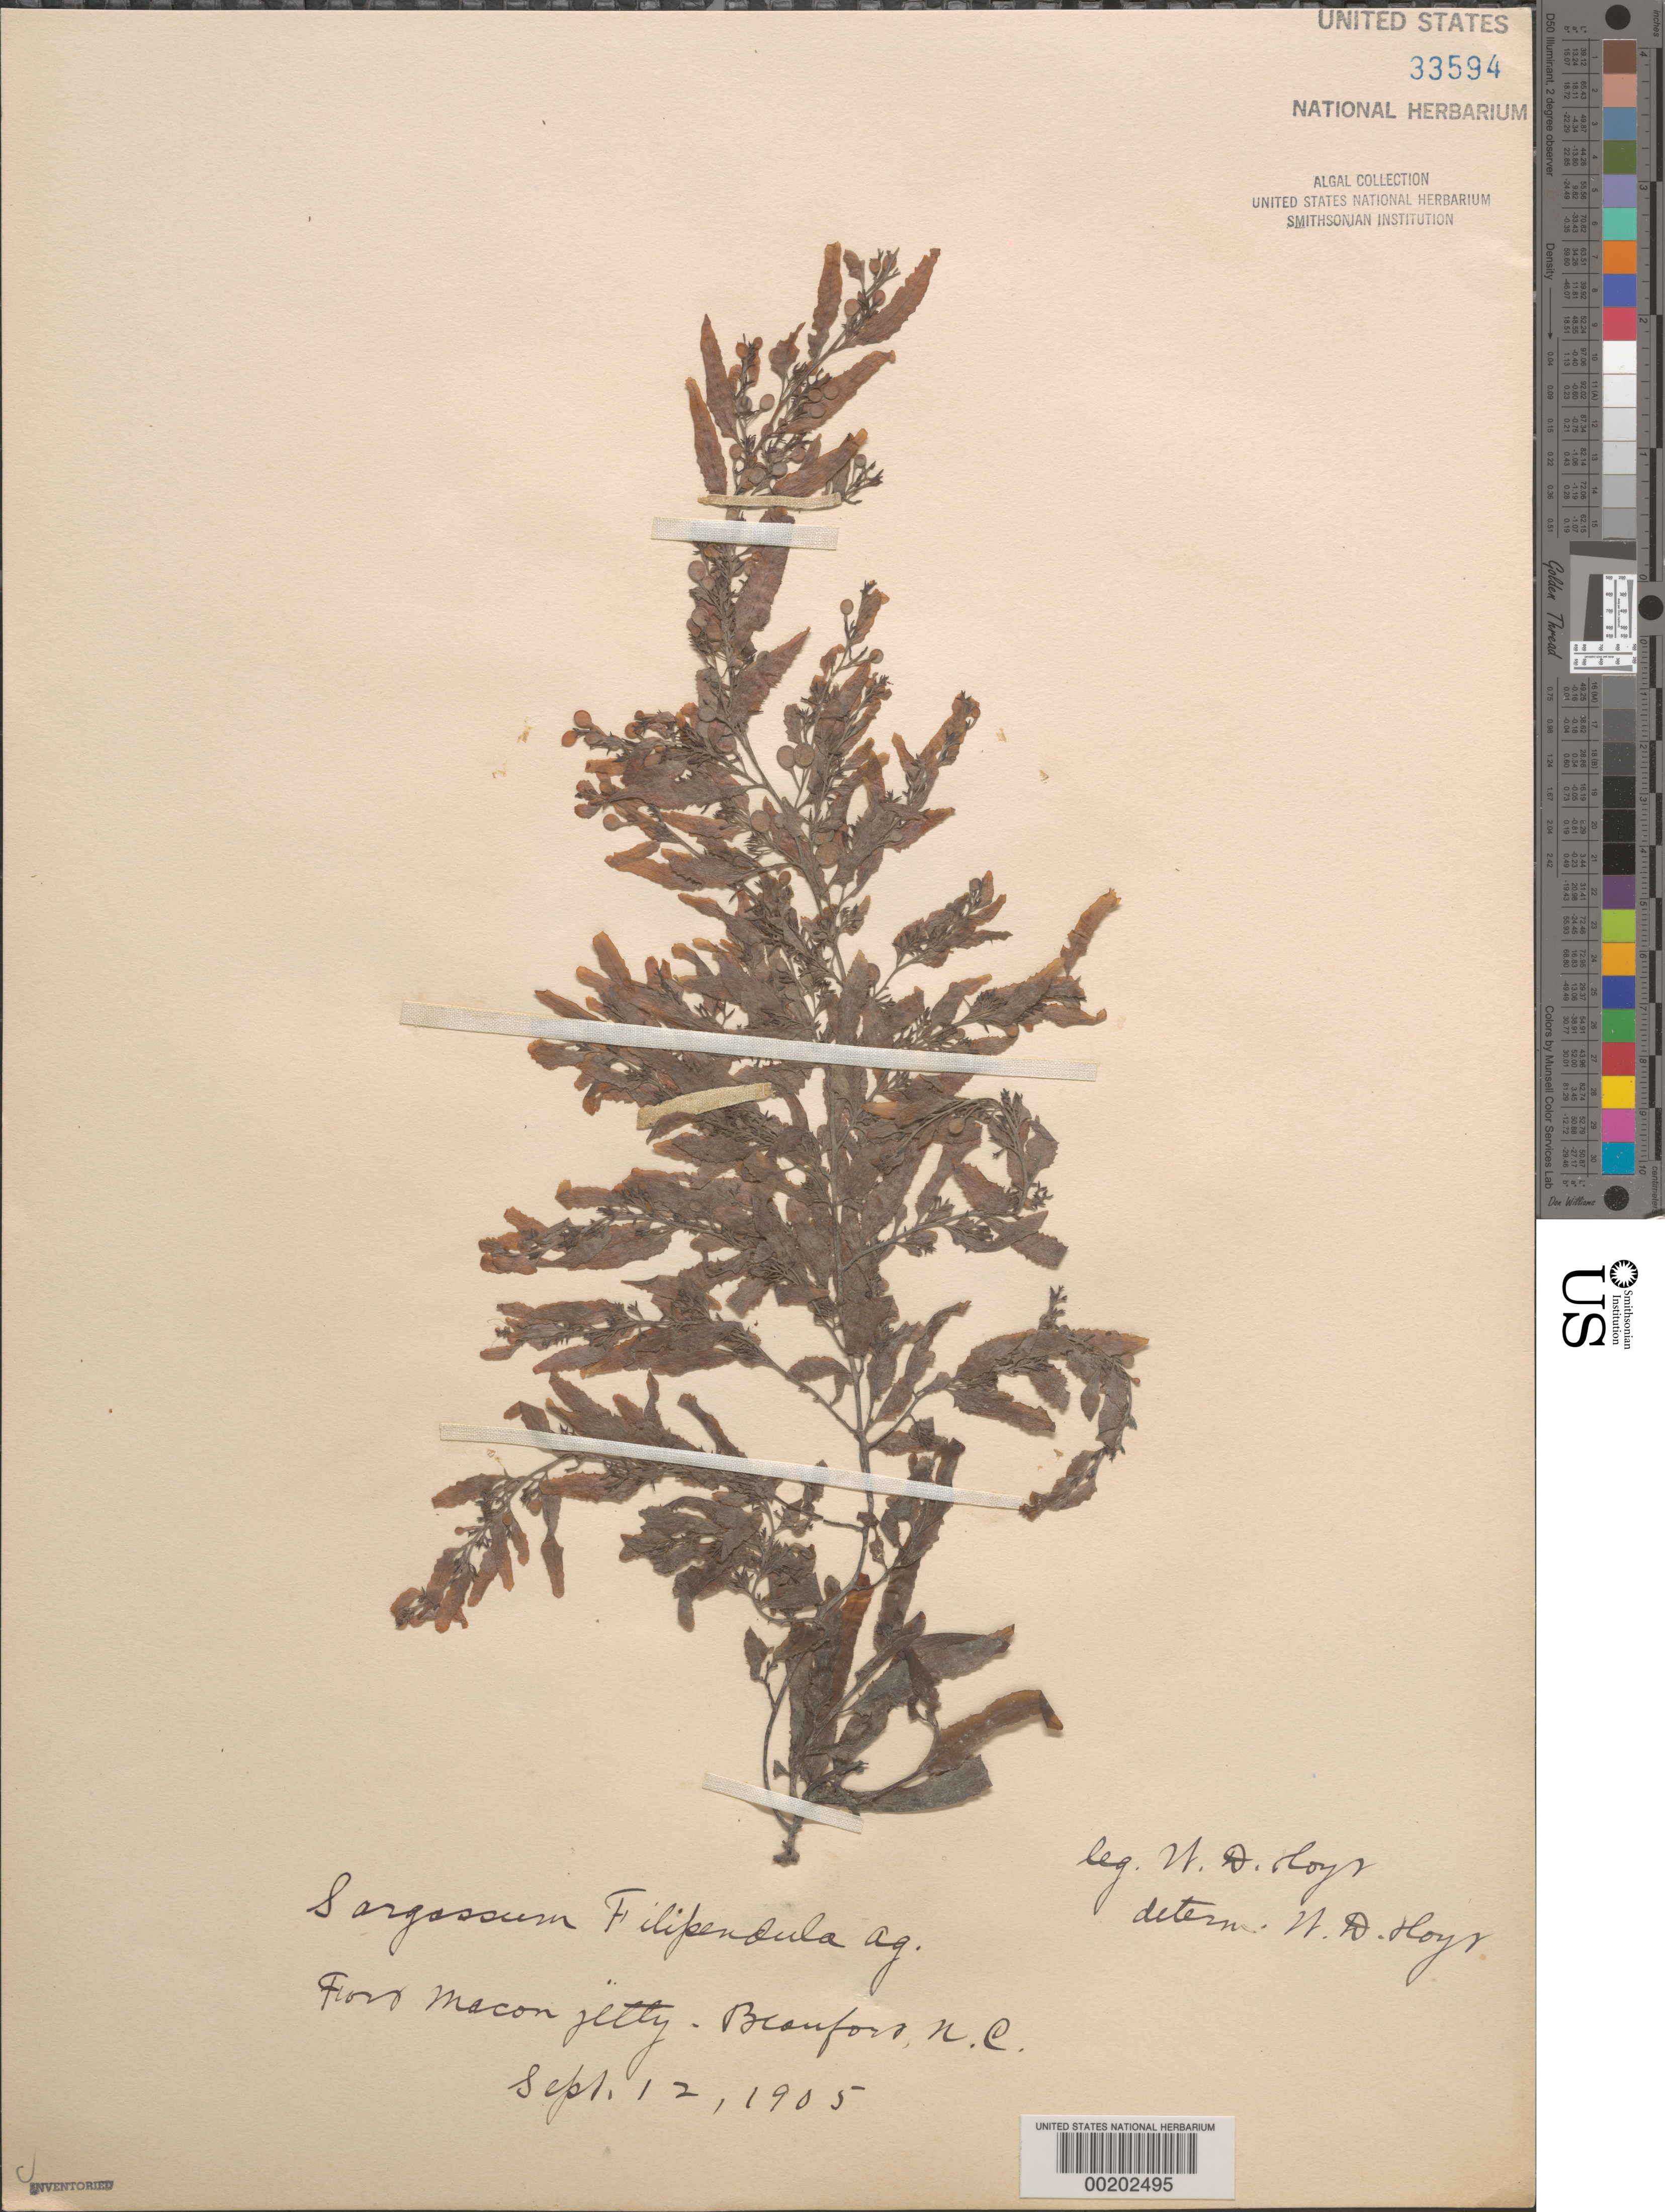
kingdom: Chromista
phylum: Ochrophyta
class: Phaeophyceae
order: Fucales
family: Sargassaceae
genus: Sargassum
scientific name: Sargassum filipendula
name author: C. Agardh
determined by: Hoyt, W. D.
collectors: W. D. Hoyt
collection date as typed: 12 Sep 1905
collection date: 1905-09-12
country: United States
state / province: North Carolina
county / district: Carteret County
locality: Beaufort, Fort Macon jetty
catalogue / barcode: US 33594